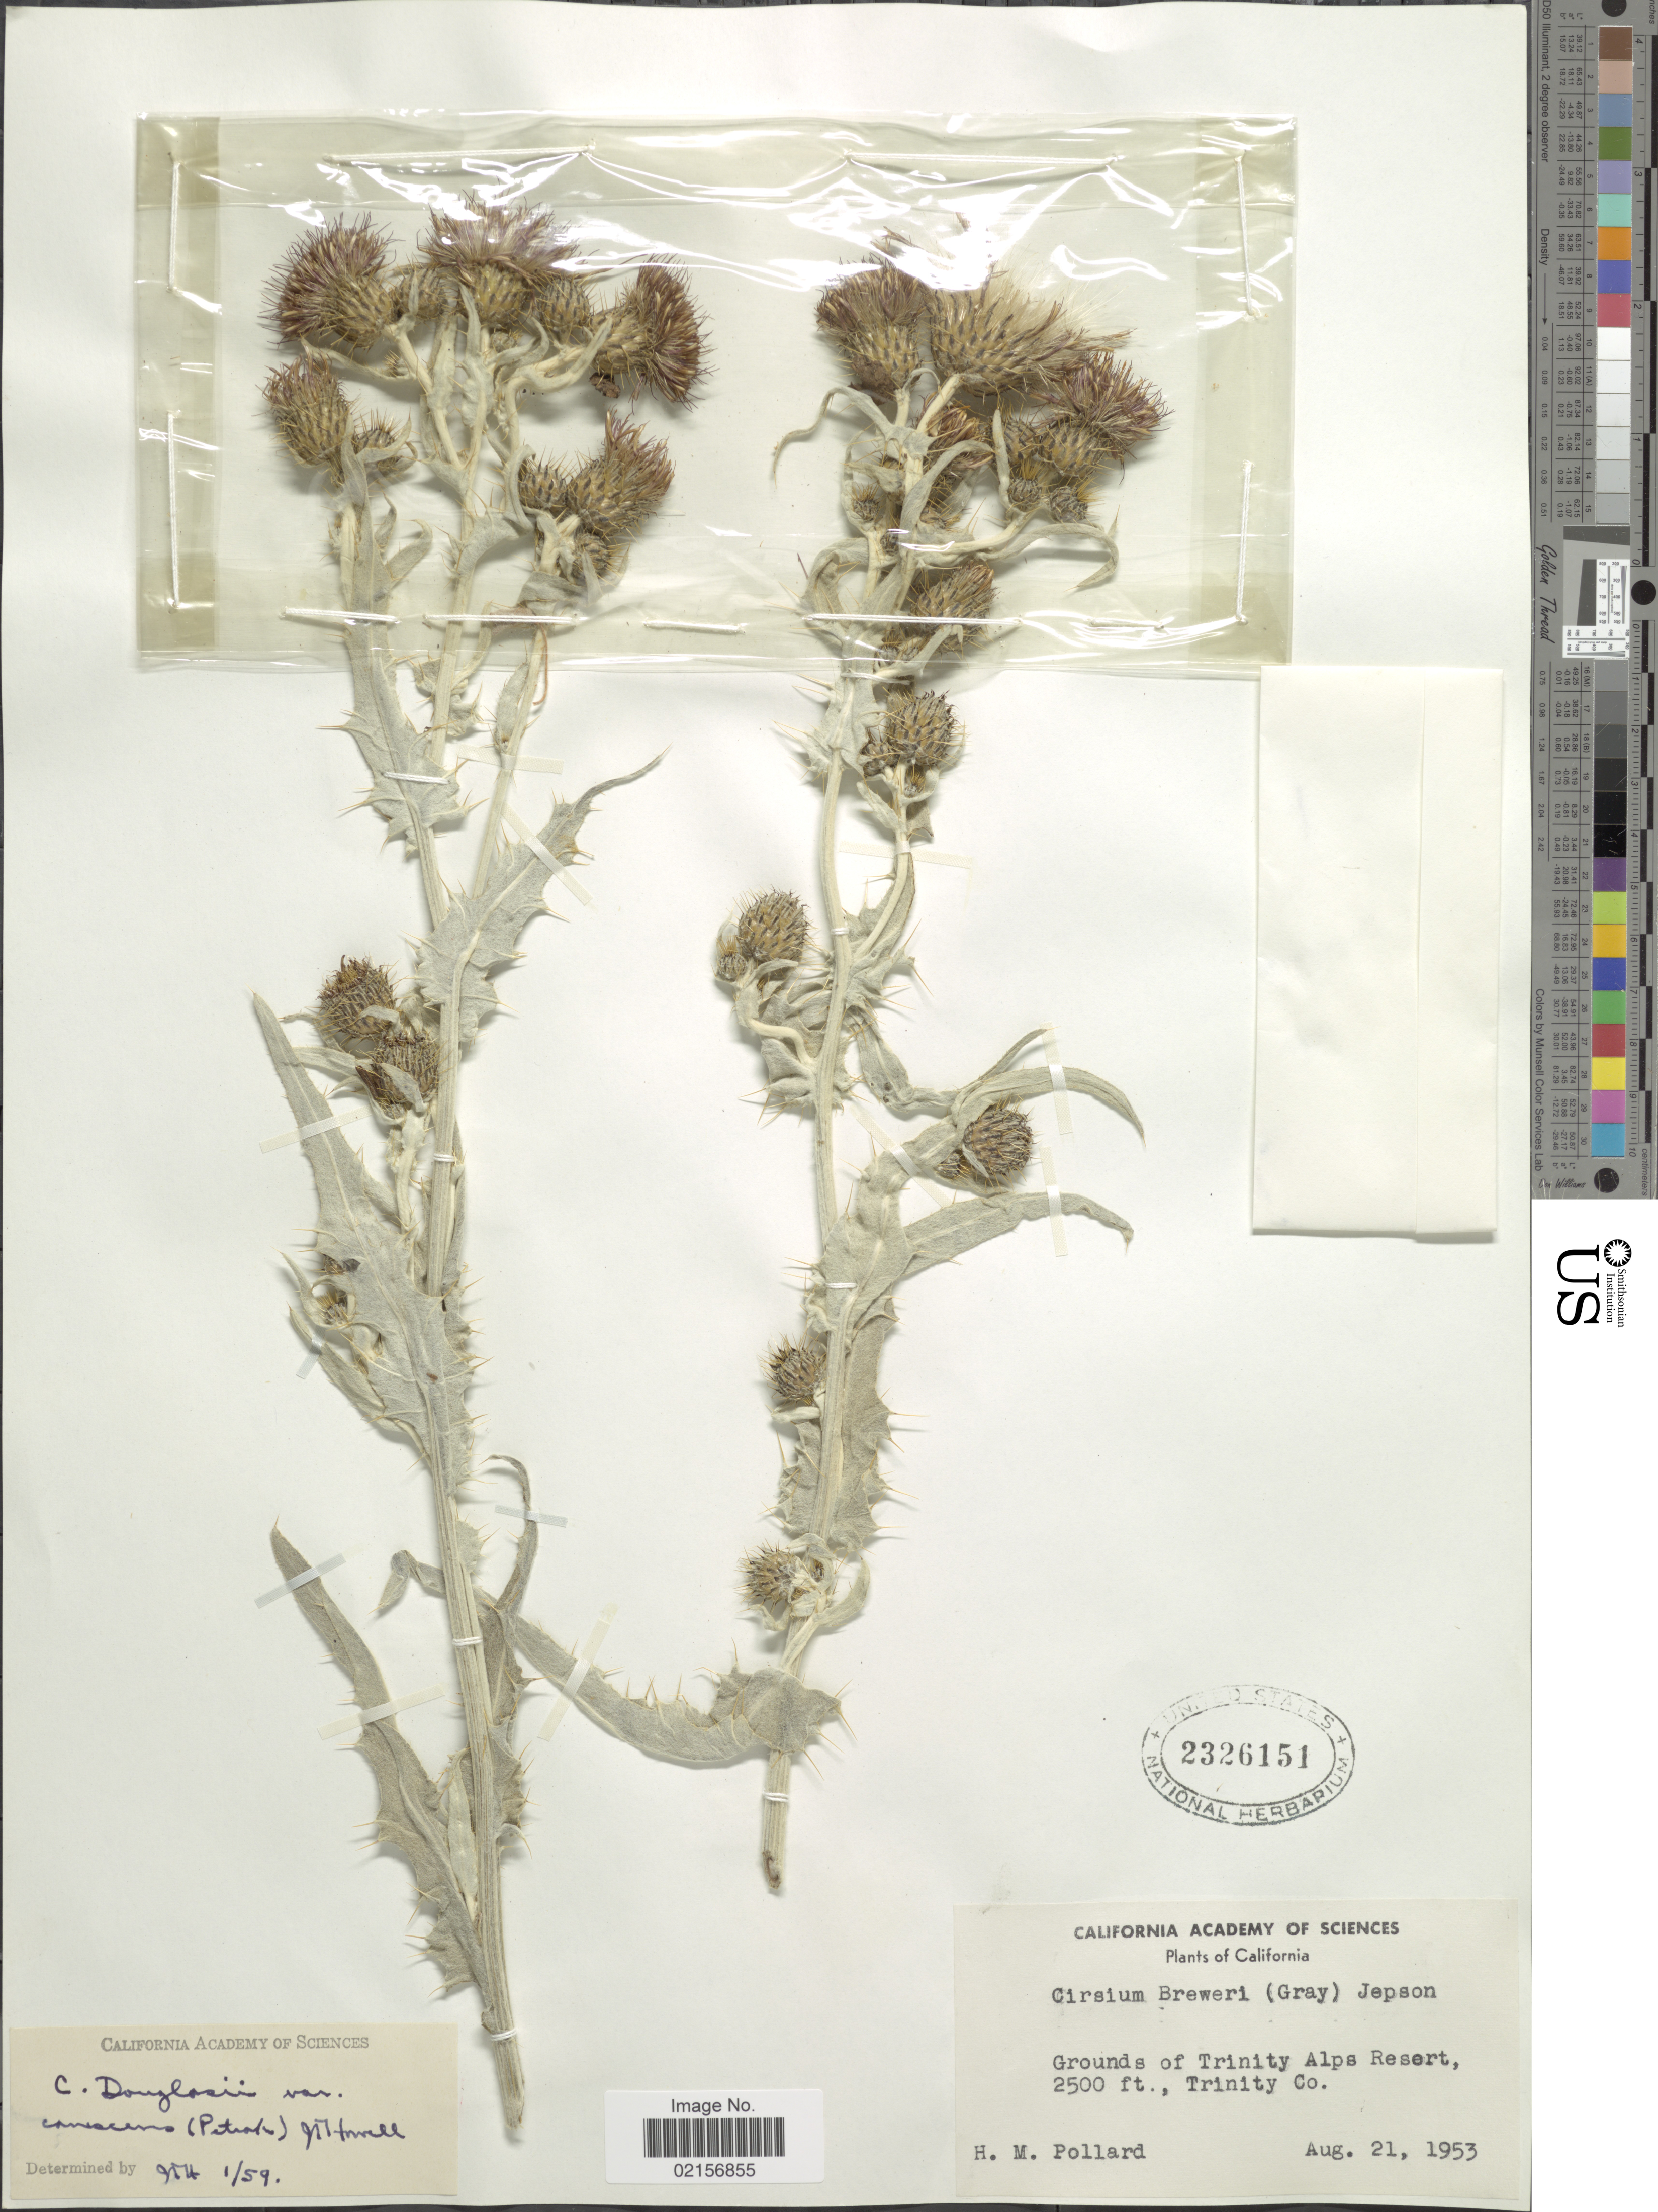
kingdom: Plantae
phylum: Tracheophyta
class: Magnoliopsida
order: Asterales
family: Asteraceae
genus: Cirsium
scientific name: Cirsium douglasii var. breweri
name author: (A. Gray) D.J. Keil & C.E. Turner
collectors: H. M. Pollard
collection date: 1953-08-21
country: United States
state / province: California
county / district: Trinity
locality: Grounds of Trinity Alps Resert, Trinity Co.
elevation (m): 762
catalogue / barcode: US 2326151